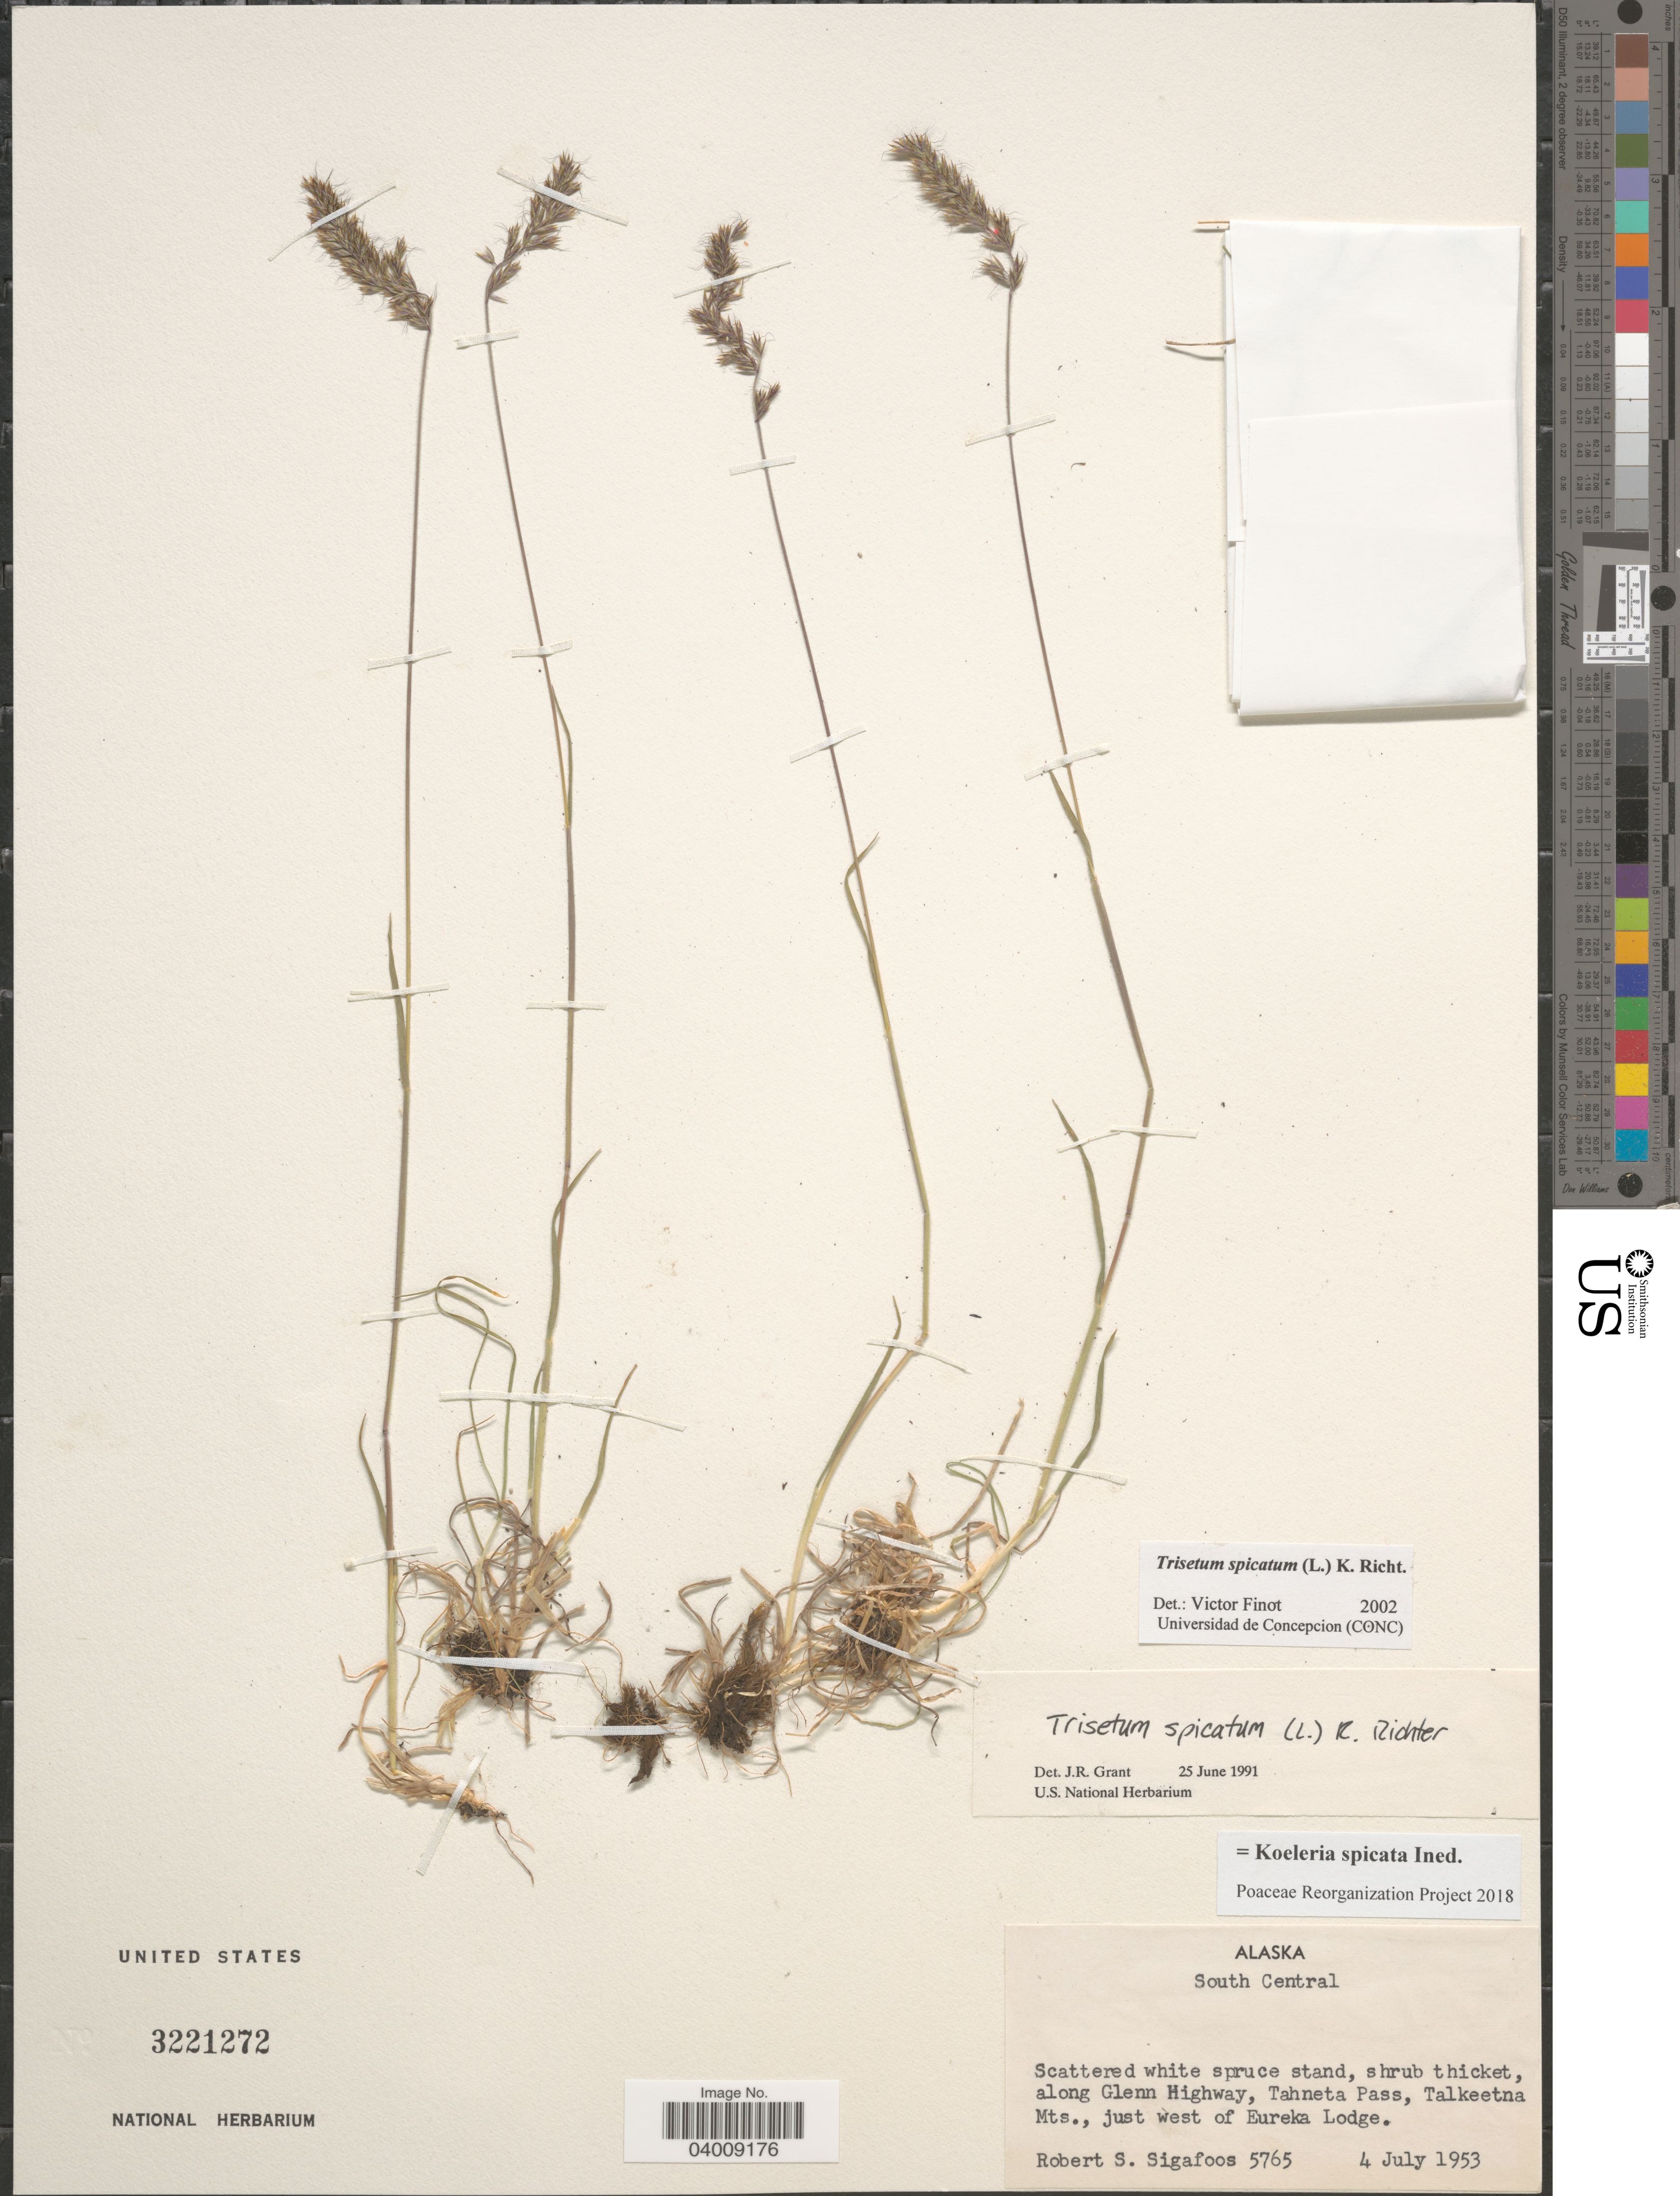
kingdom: Plantae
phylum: Tracheophyta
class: Liliopsida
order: Poales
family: Poaceae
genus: Koeleria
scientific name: Koeleria spicata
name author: (L.) Barberá et al.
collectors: R. Sigafoos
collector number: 5765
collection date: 1953-07-04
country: United States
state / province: Alaska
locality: South Central. Shrub thicket, along Glenn Highway, Tahneta Pass, Talkeetna Mts., just west of Eureka Lodge.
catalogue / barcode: US 3221272